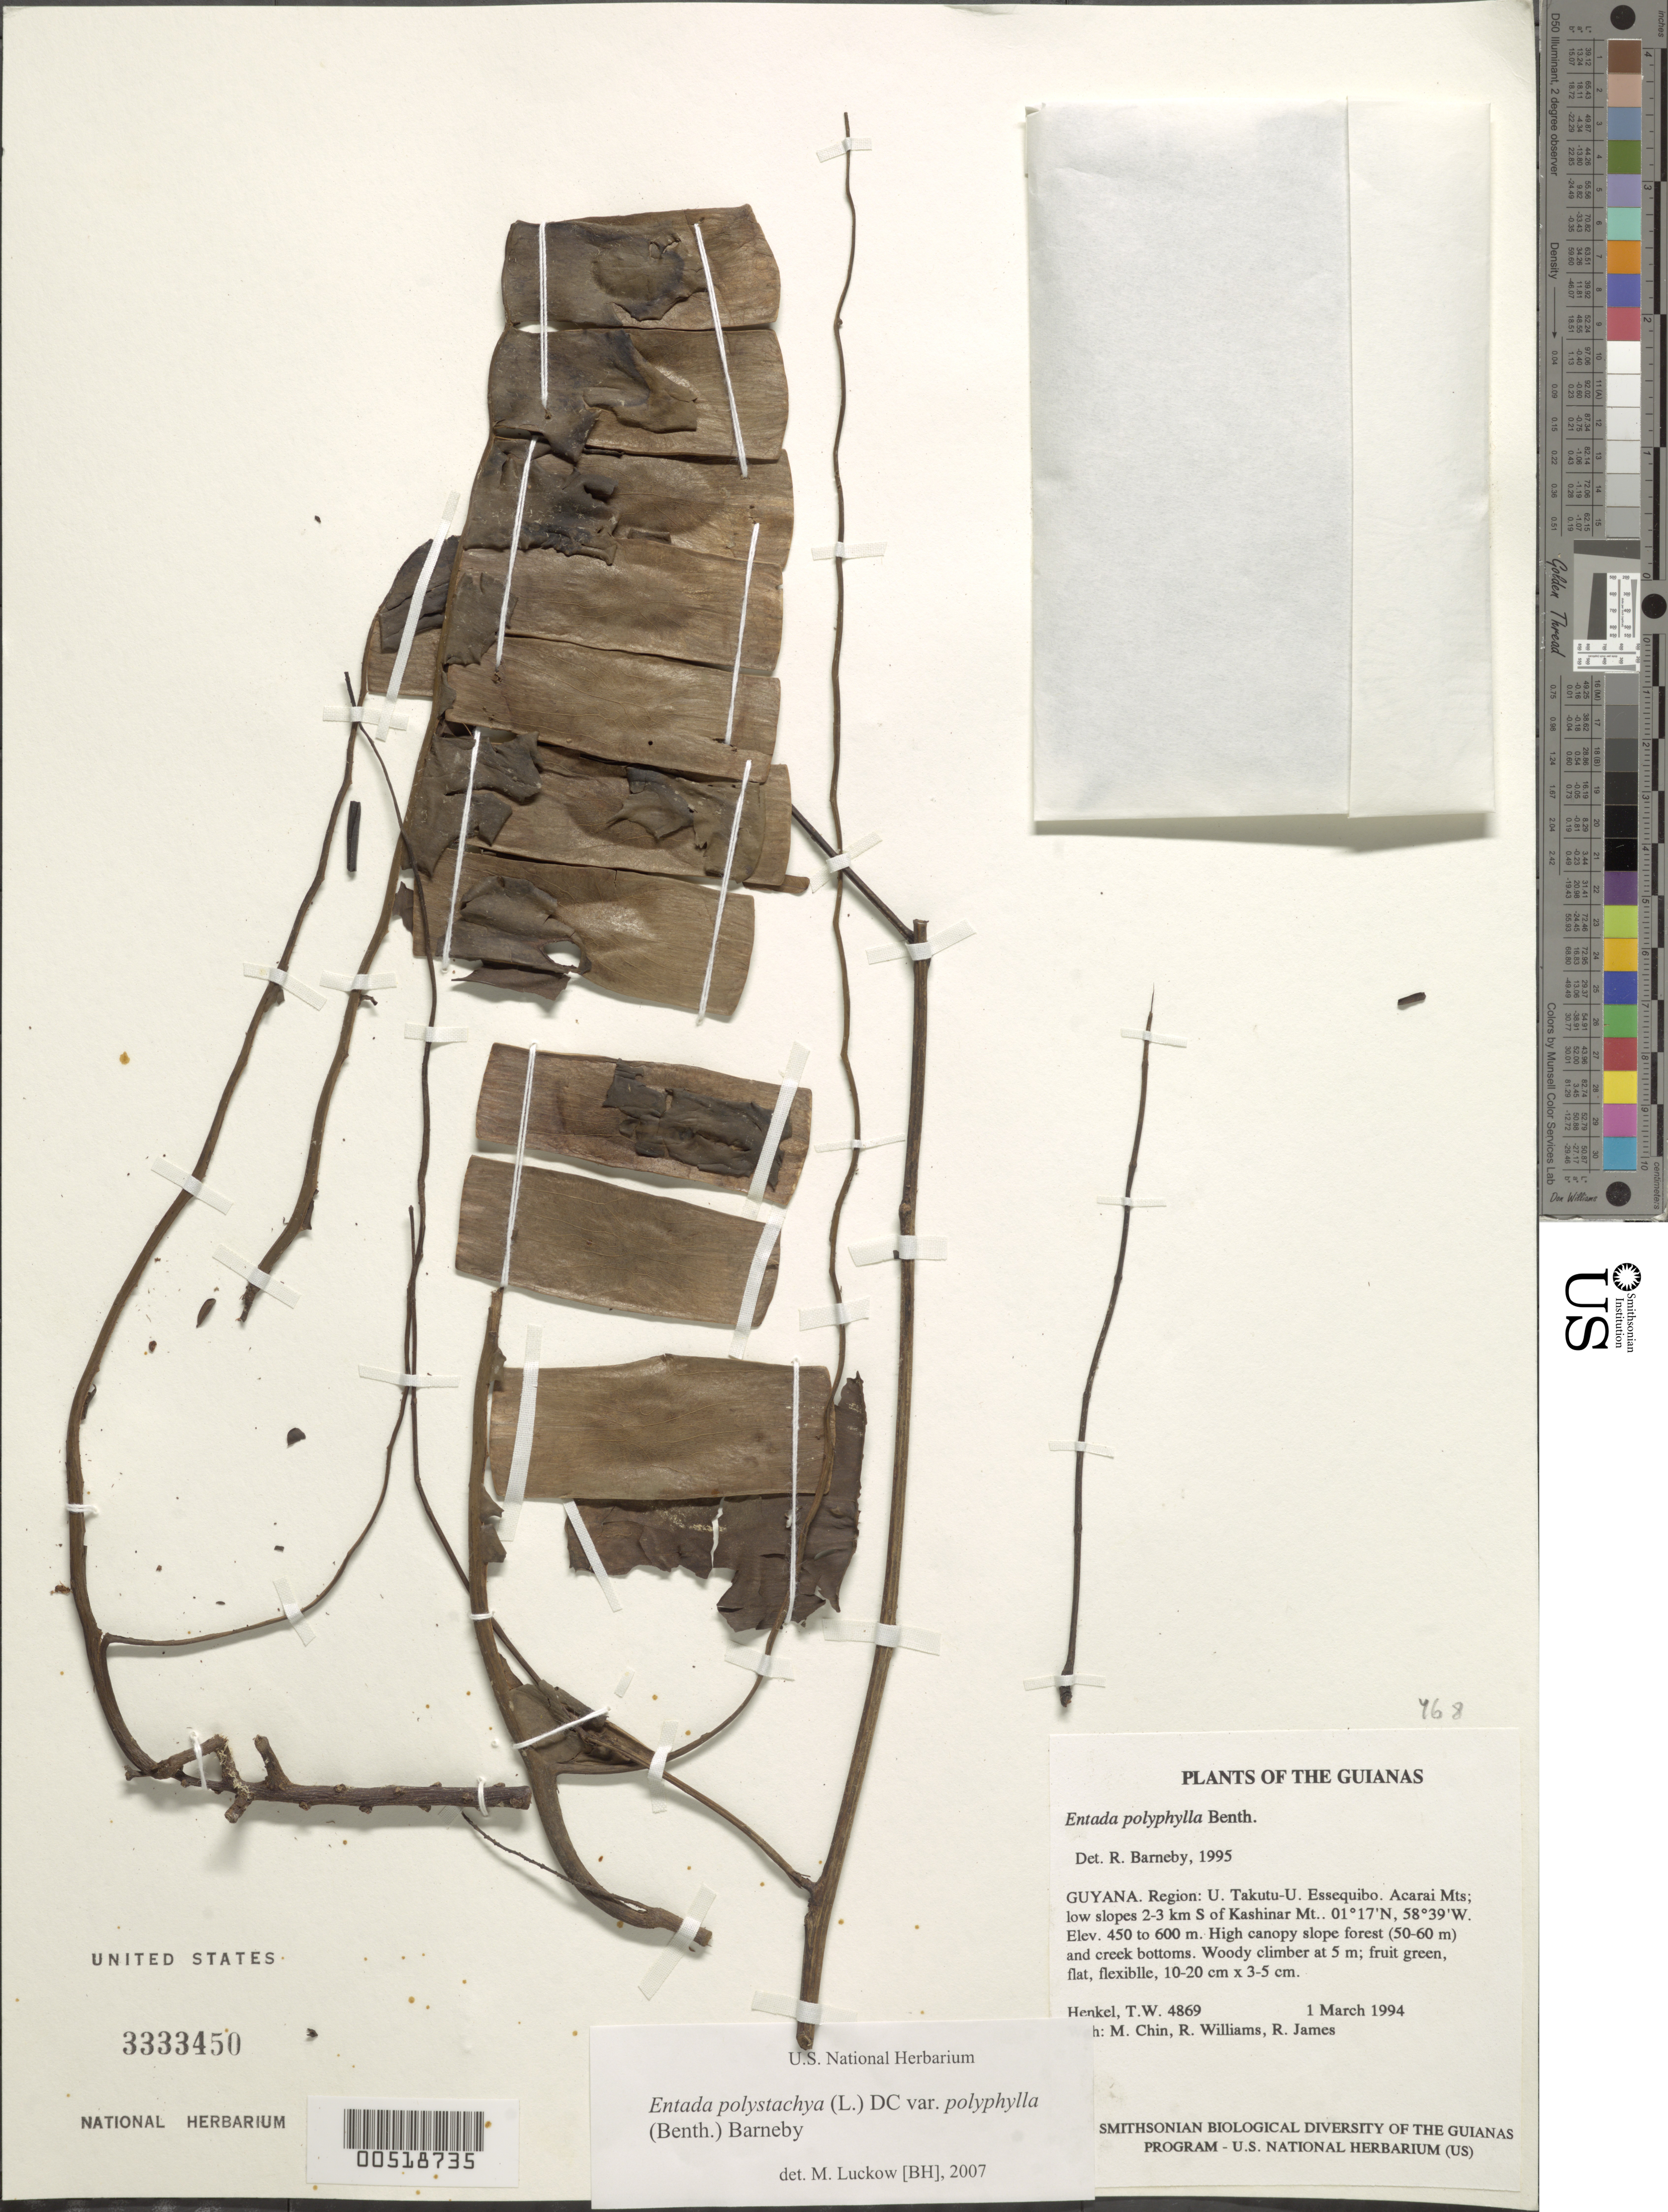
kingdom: Plantae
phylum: Tracheophyta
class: Magnoliopsida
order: Fabales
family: Fabaceae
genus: Entada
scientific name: Entada polystachya var. polyphylla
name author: (Benth.) Barneby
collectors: T. Henkel, M. Chin, R. Williams & R. James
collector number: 4869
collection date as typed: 1 March 1994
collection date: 1994-03-01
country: Guyana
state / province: U. Takutu-U. Essequibo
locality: Acarai Mts; low slopes 2-3 km S of Kashinar Mt.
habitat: High canopy slope forest (50-60 m) and creek bottoms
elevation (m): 450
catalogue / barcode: US 3333450